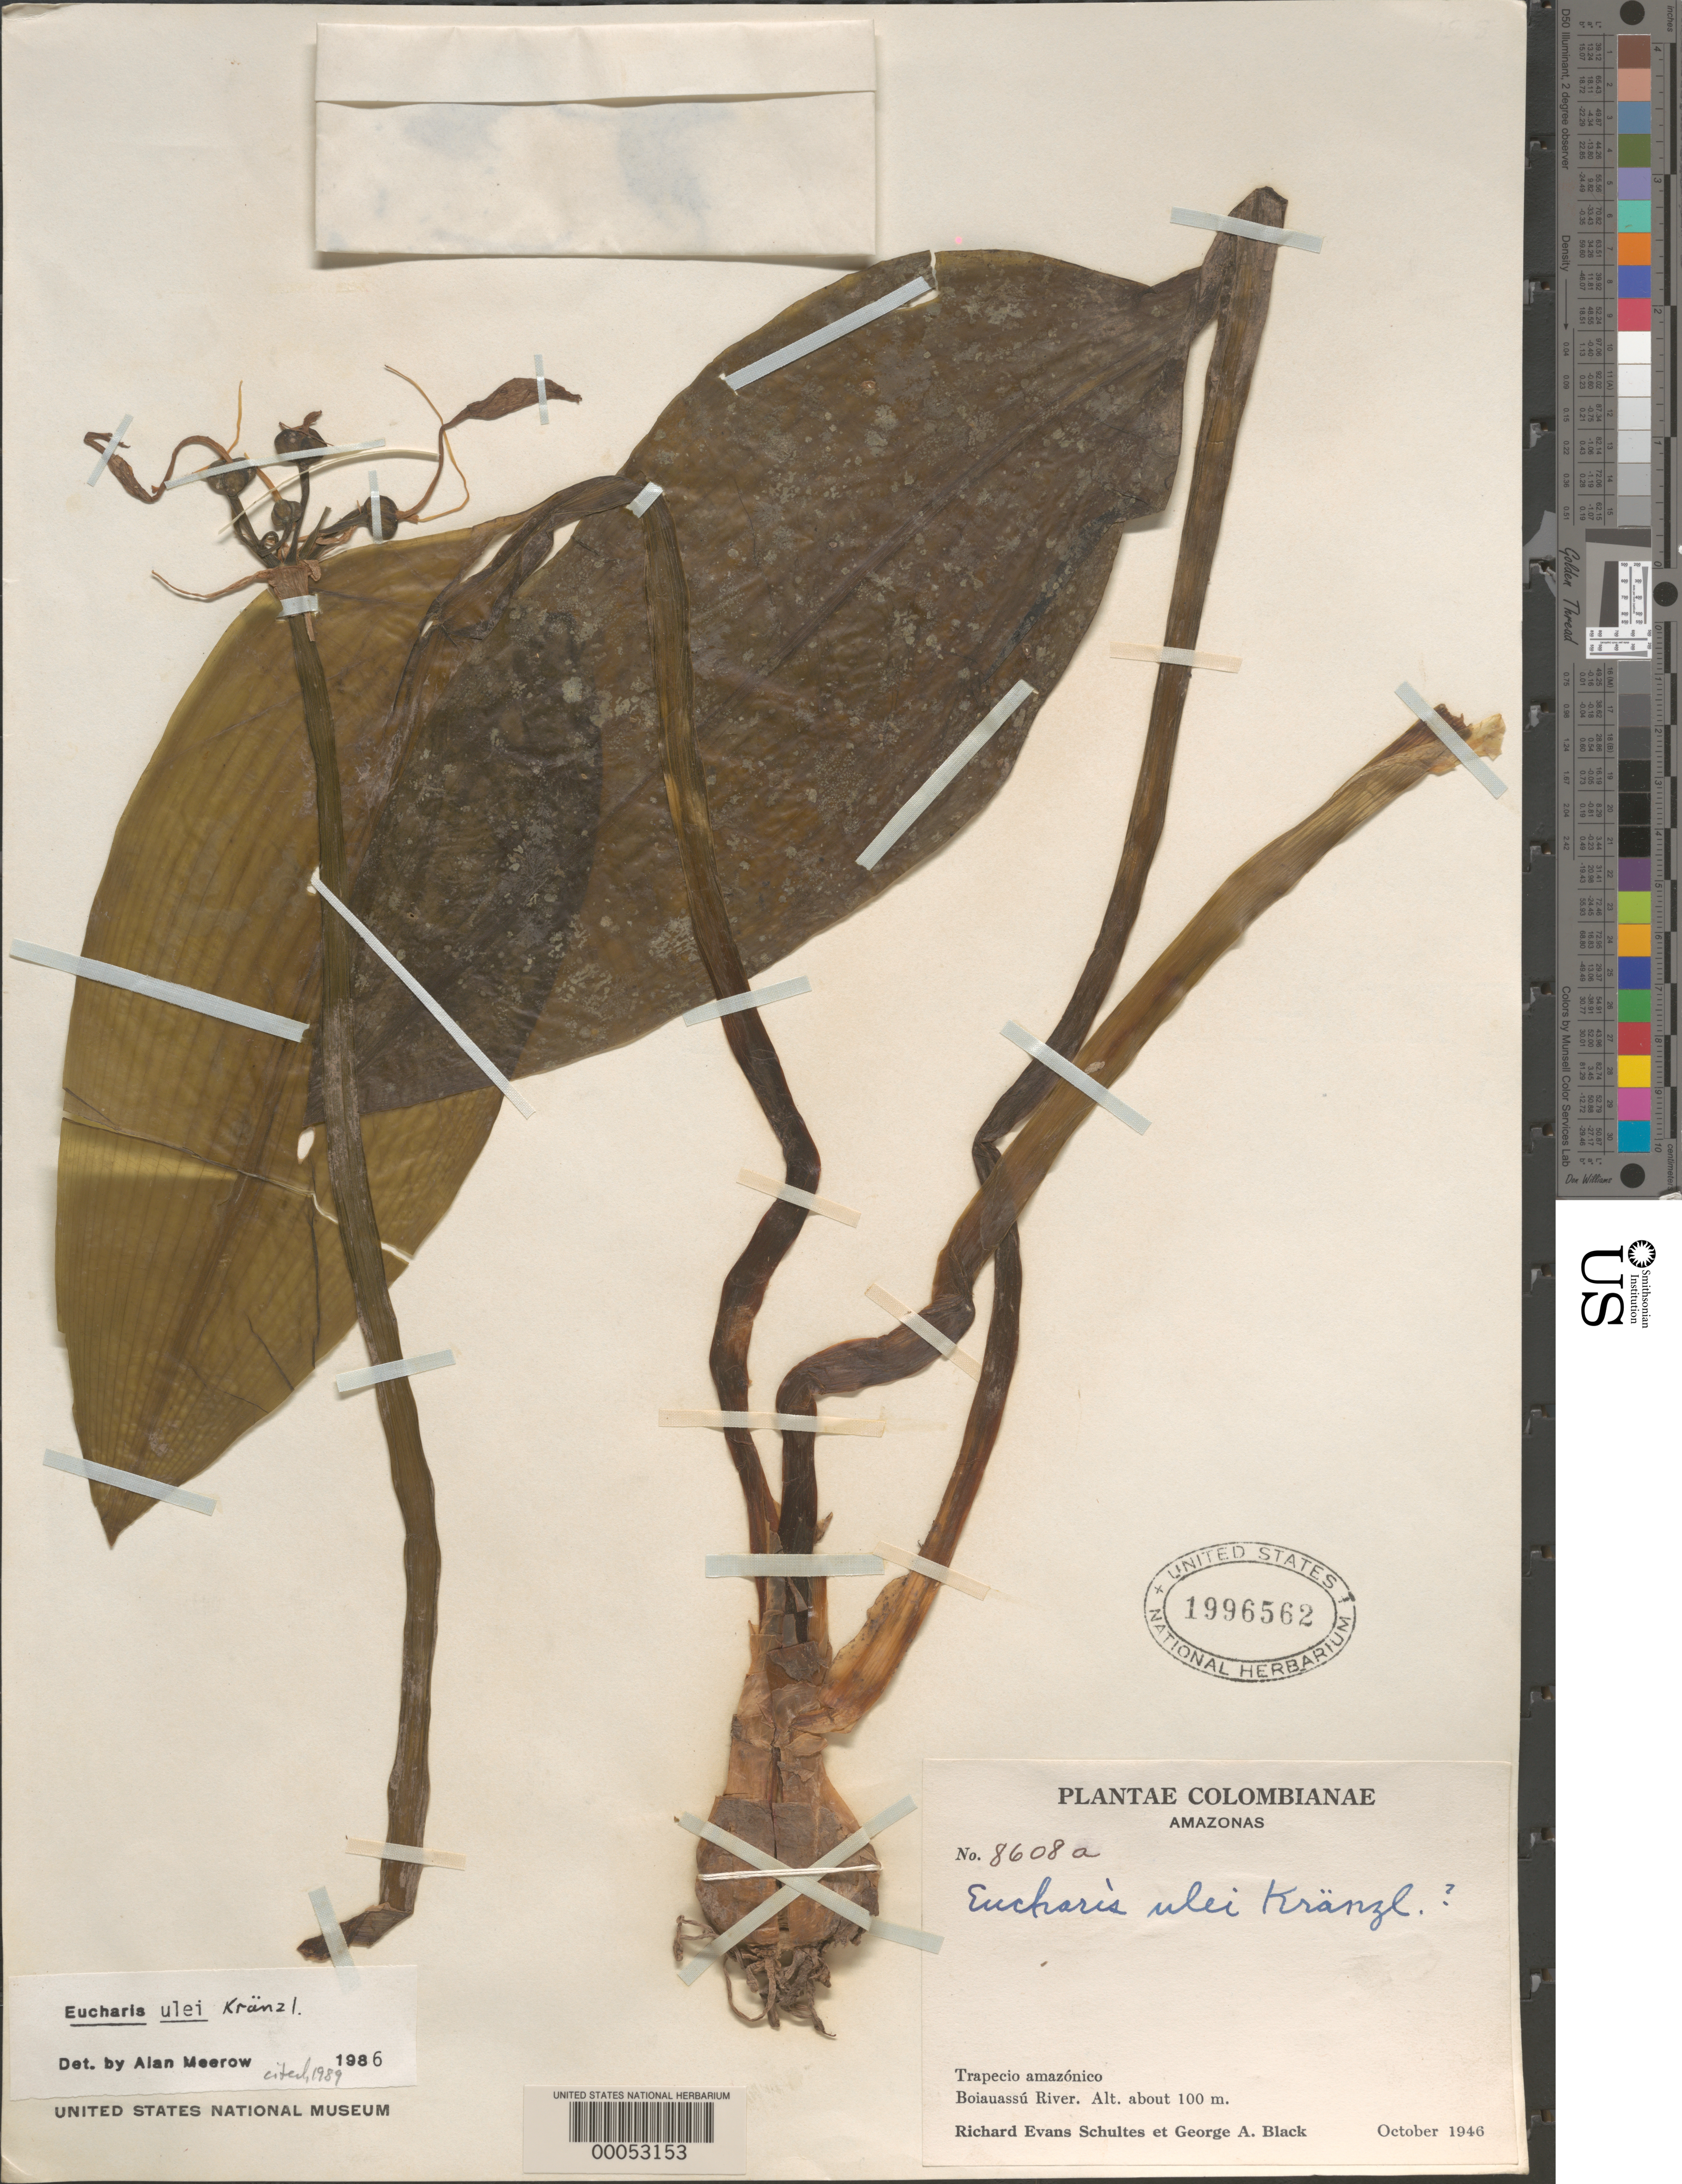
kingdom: Plantae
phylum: Tracheophyta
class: Liliopsida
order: Asparagales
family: Amaryllidaceae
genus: Eucharis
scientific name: Eucharis ulei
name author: Kranzl.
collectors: R. E. Schultes & G. A. Black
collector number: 8608a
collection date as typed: Oct 1946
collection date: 1946-10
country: Colombia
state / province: Amazônas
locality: Boiauassu River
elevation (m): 100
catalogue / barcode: US 1996562